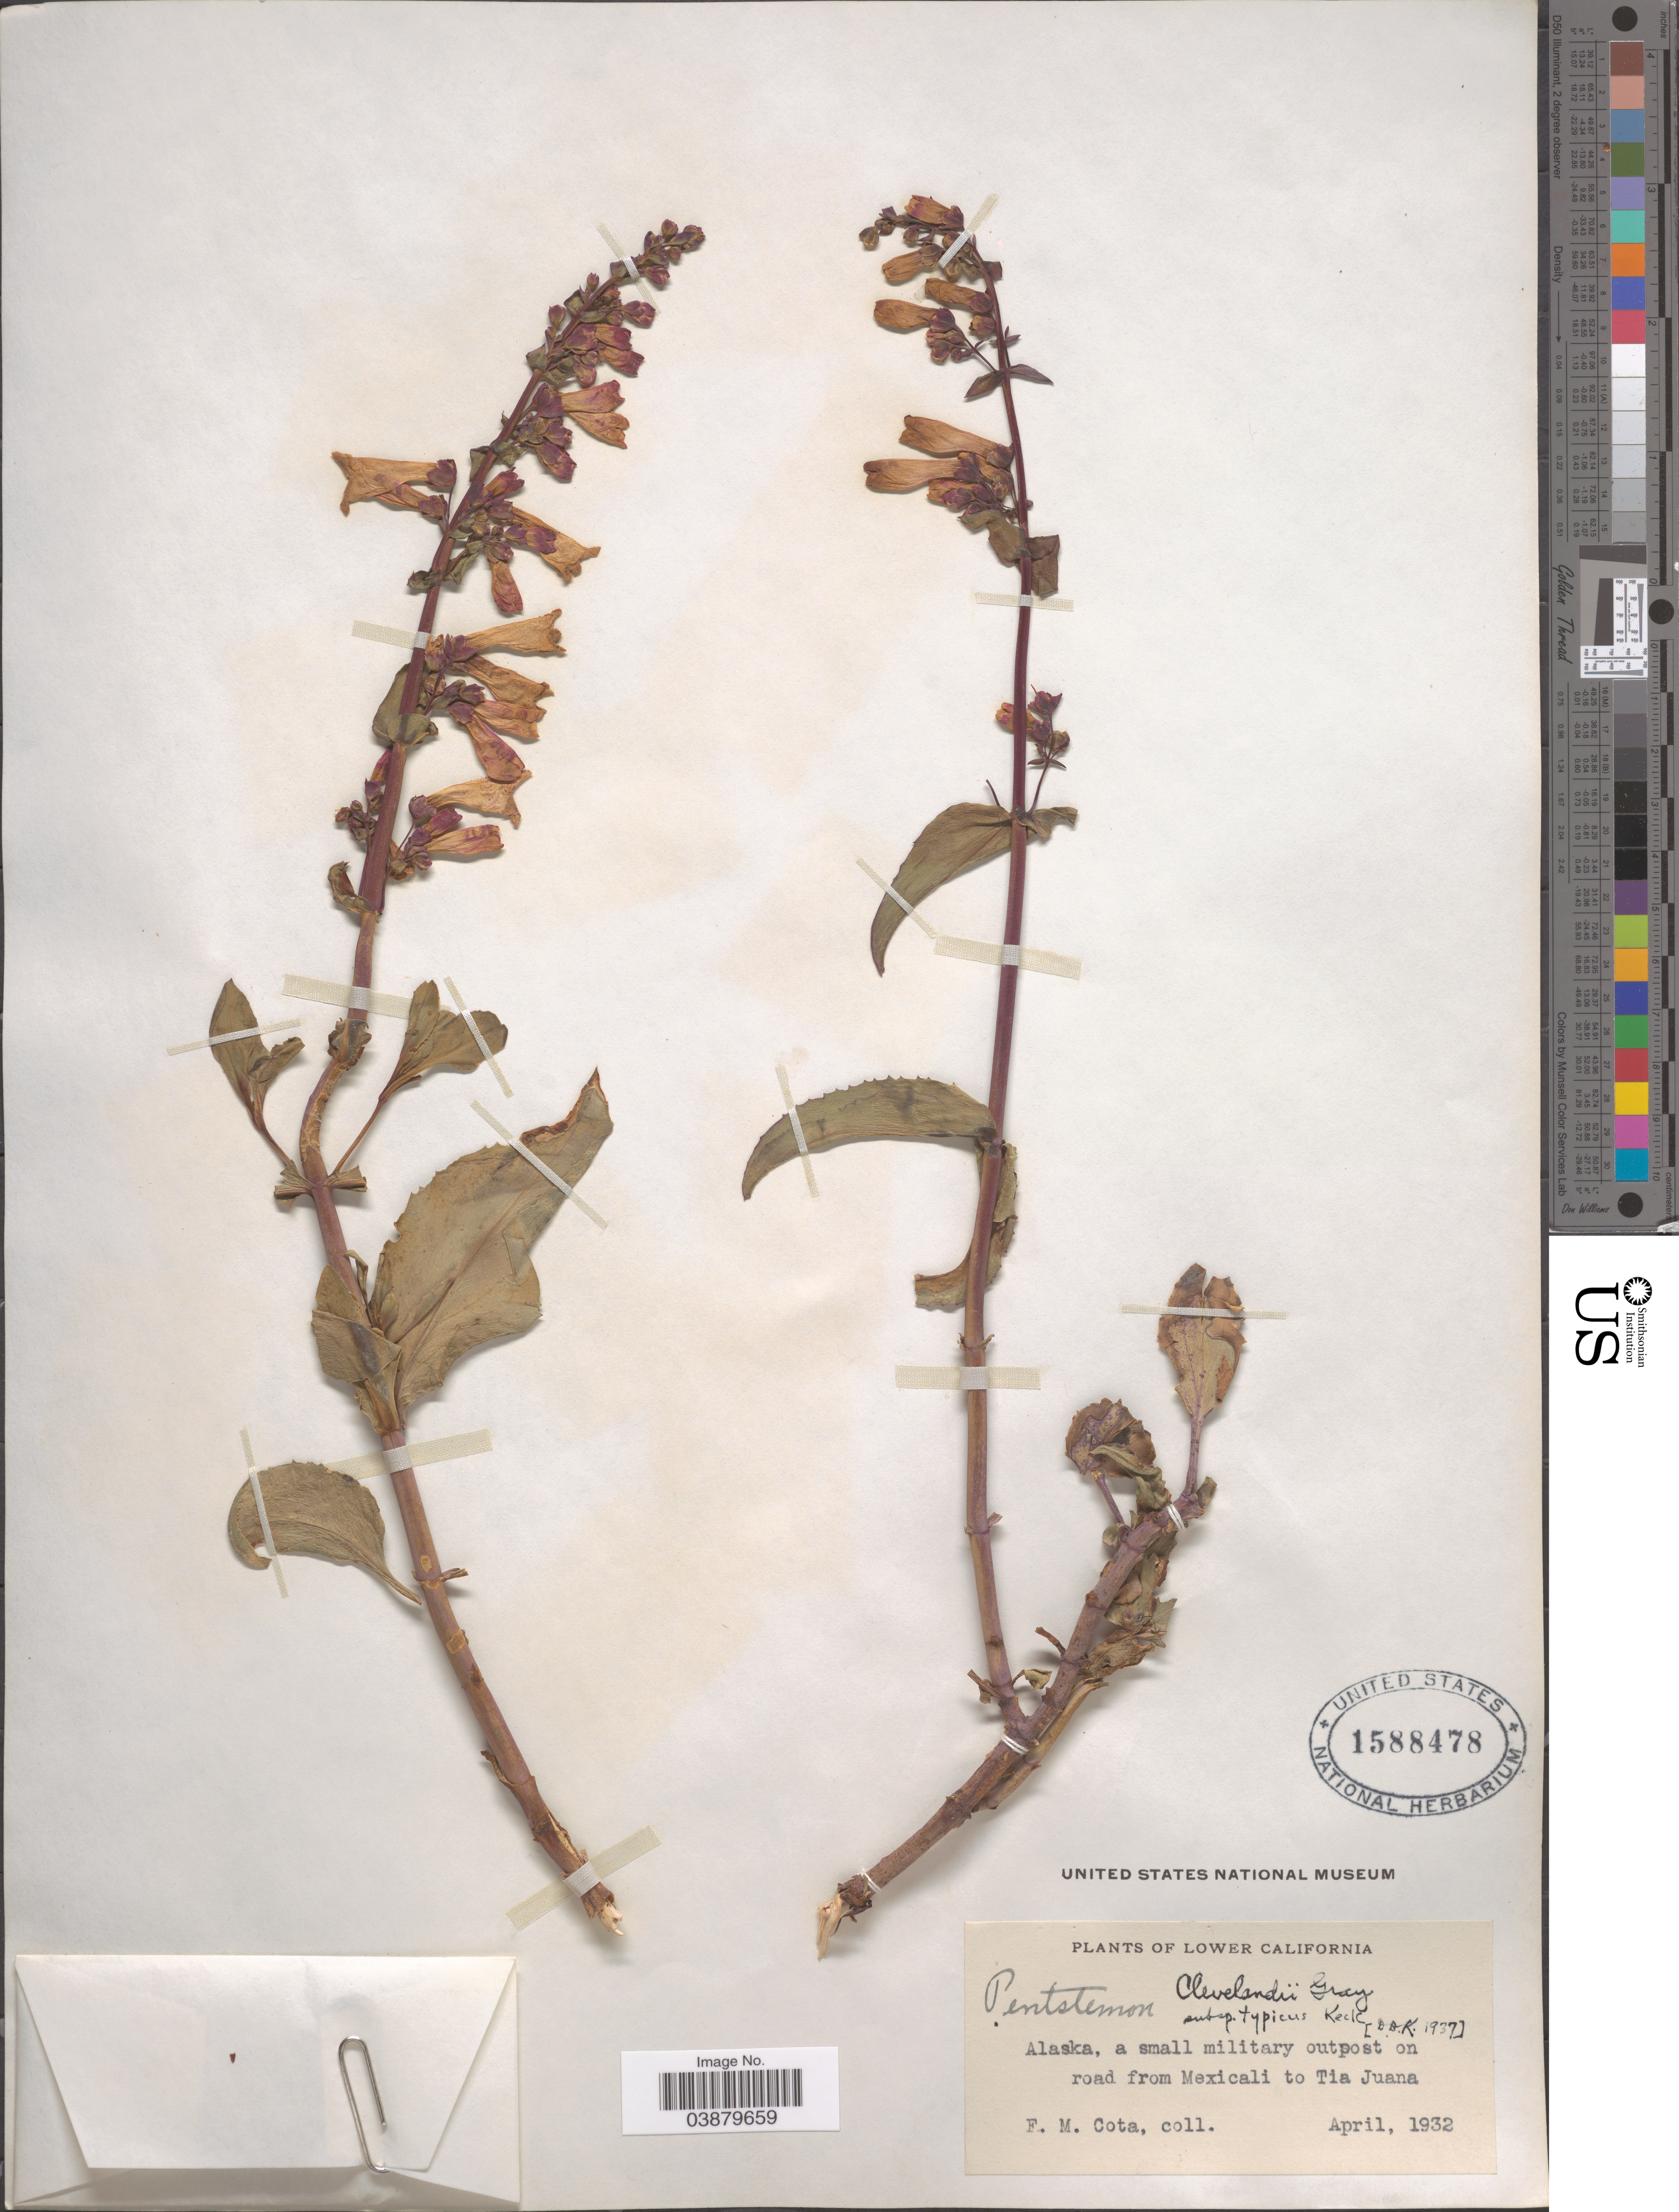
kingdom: Plantae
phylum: Tracheophyta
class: Magnoliopsida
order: Lamiales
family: Plantaginaceae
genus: Penstemon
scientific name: Penstemon clevelandii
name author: A. Gray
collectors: F. Cota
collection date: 1932-04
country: Mexico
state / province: Baja California Norte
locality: Lower California. Alaska, a small military outpost on road from Mexicali to Tia Juana.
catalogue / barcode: US 1588478